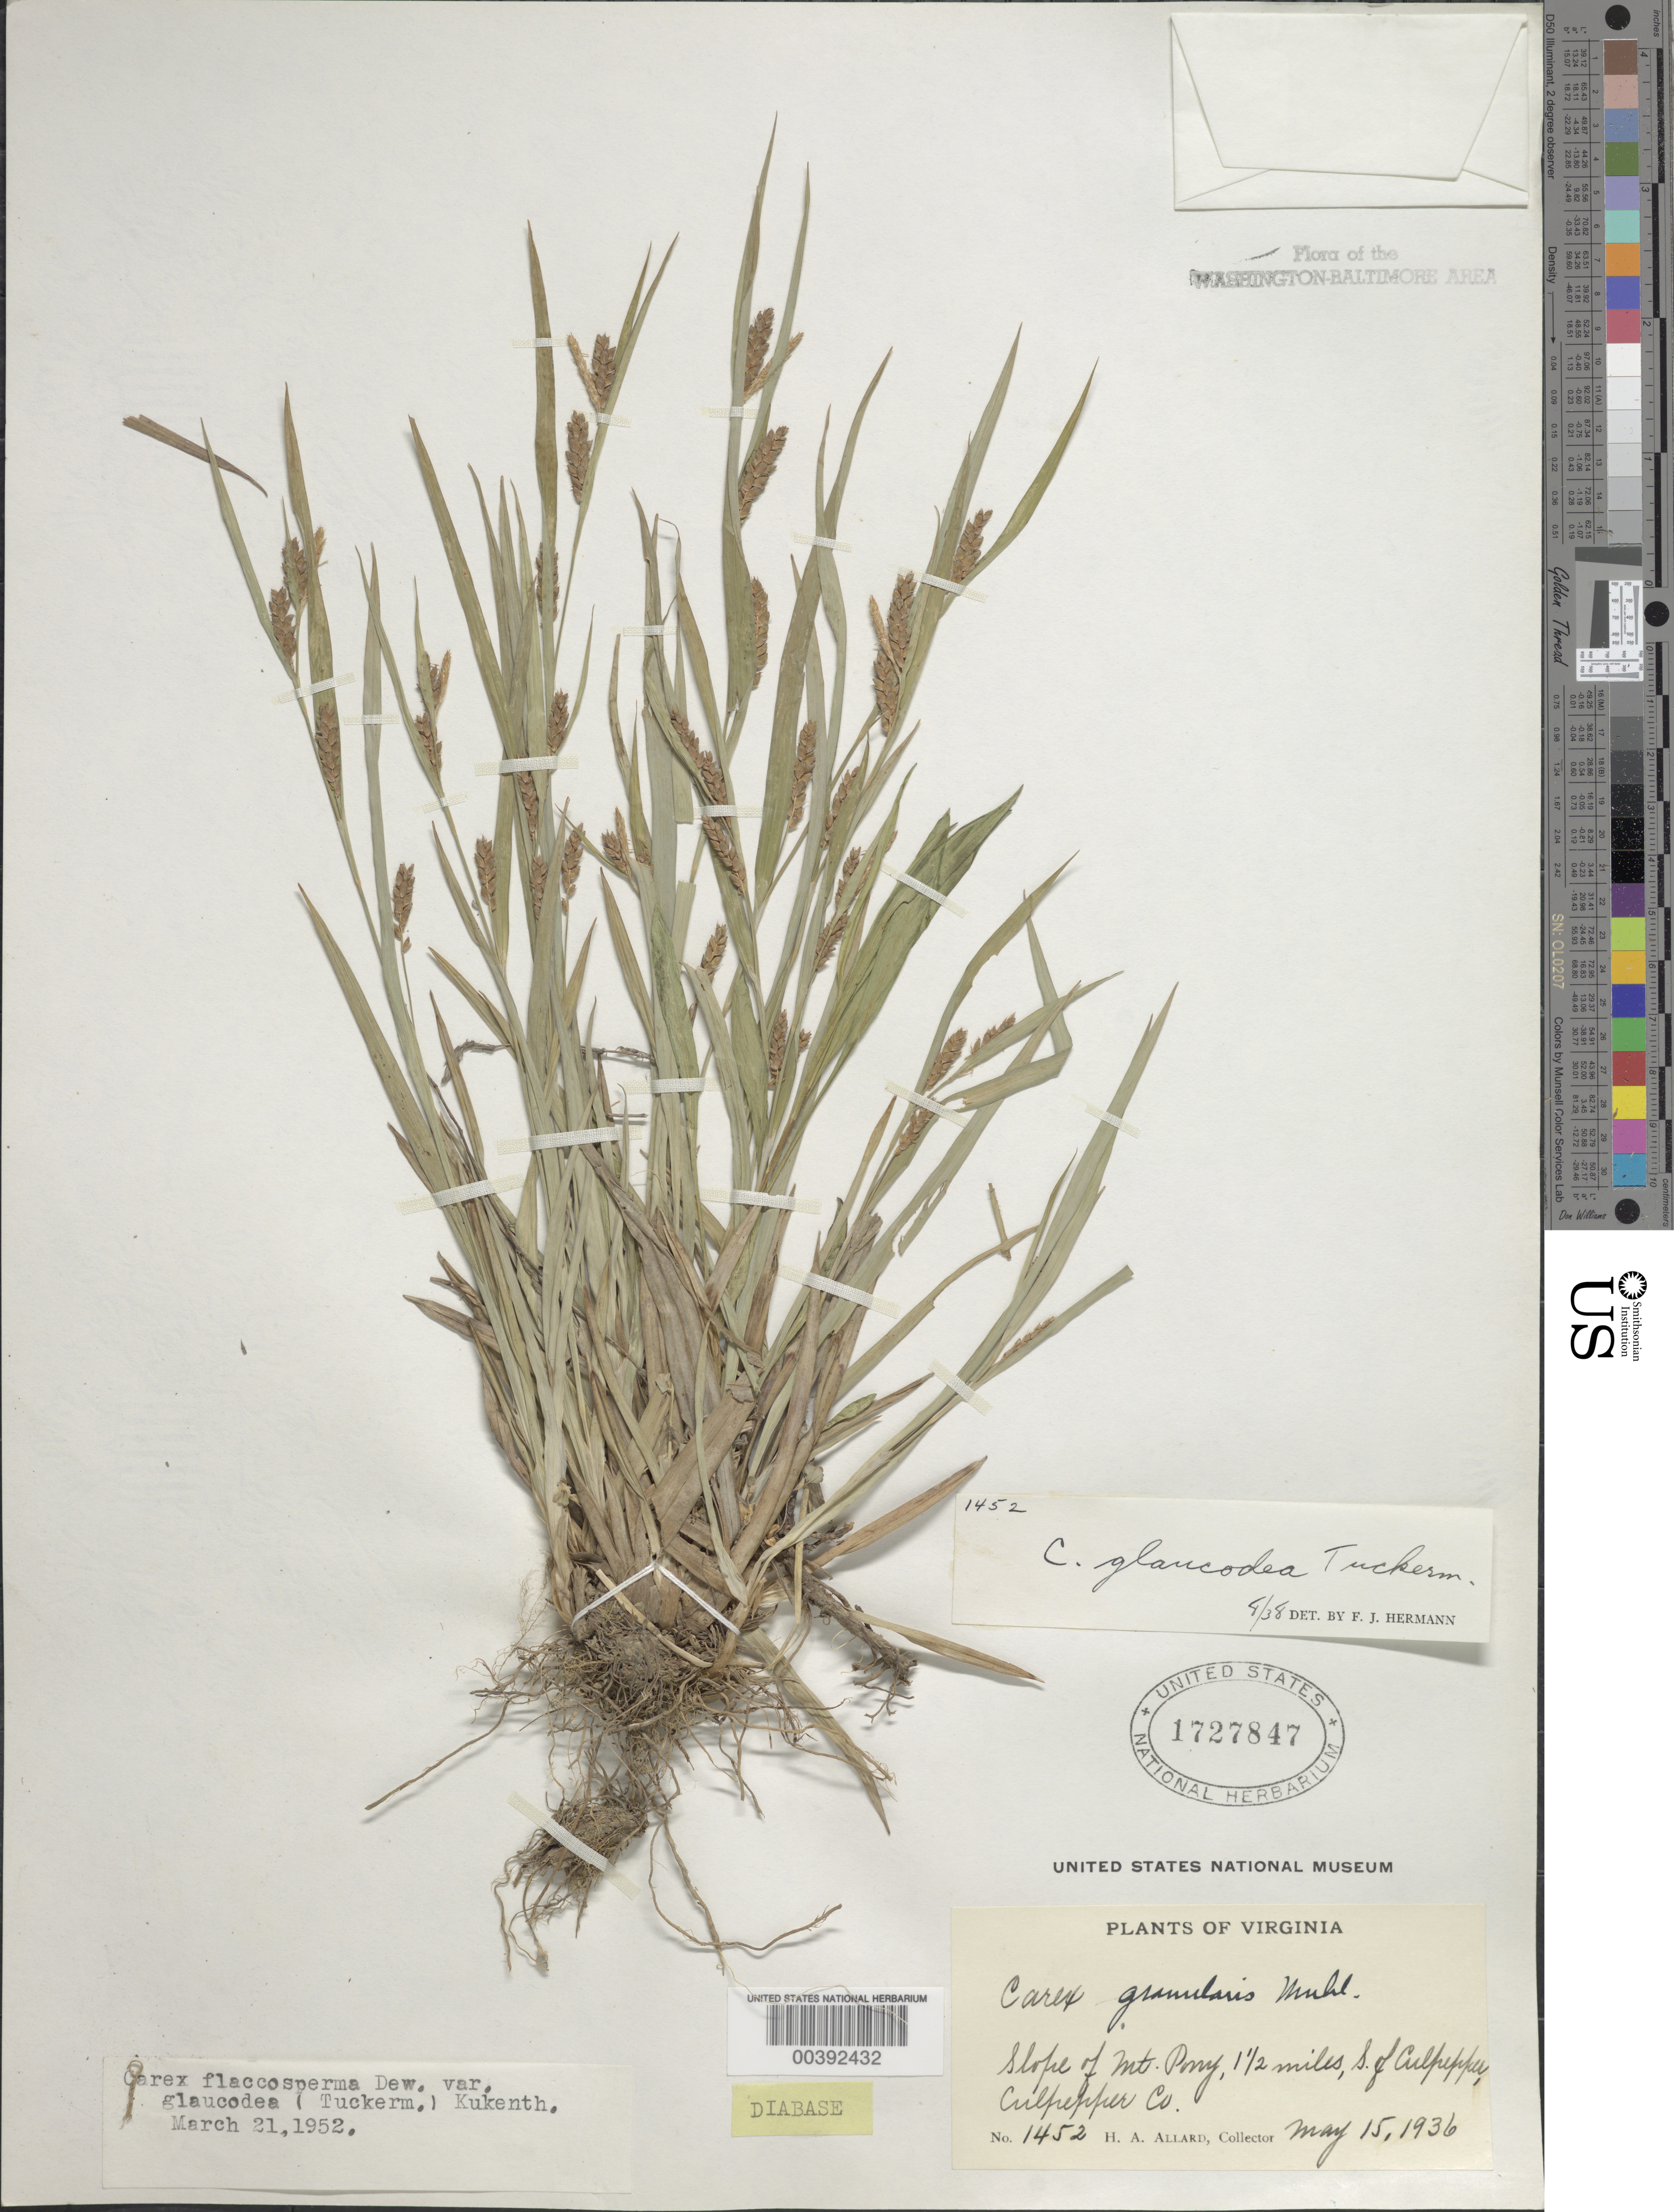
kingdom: Plantae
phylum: Tracheophyta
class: Liliopsida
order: Poales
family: Cyperaceae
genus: Carex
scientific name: Carex glaucodea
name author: Tuck. ex Olney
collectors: H. A. Allard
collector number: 1452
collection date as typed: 15 May 1936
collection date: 1936-05-15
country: United States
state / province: Virginia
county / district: Culpeper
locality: Mount Pony, south of Culpepper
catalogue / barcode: US 1727847